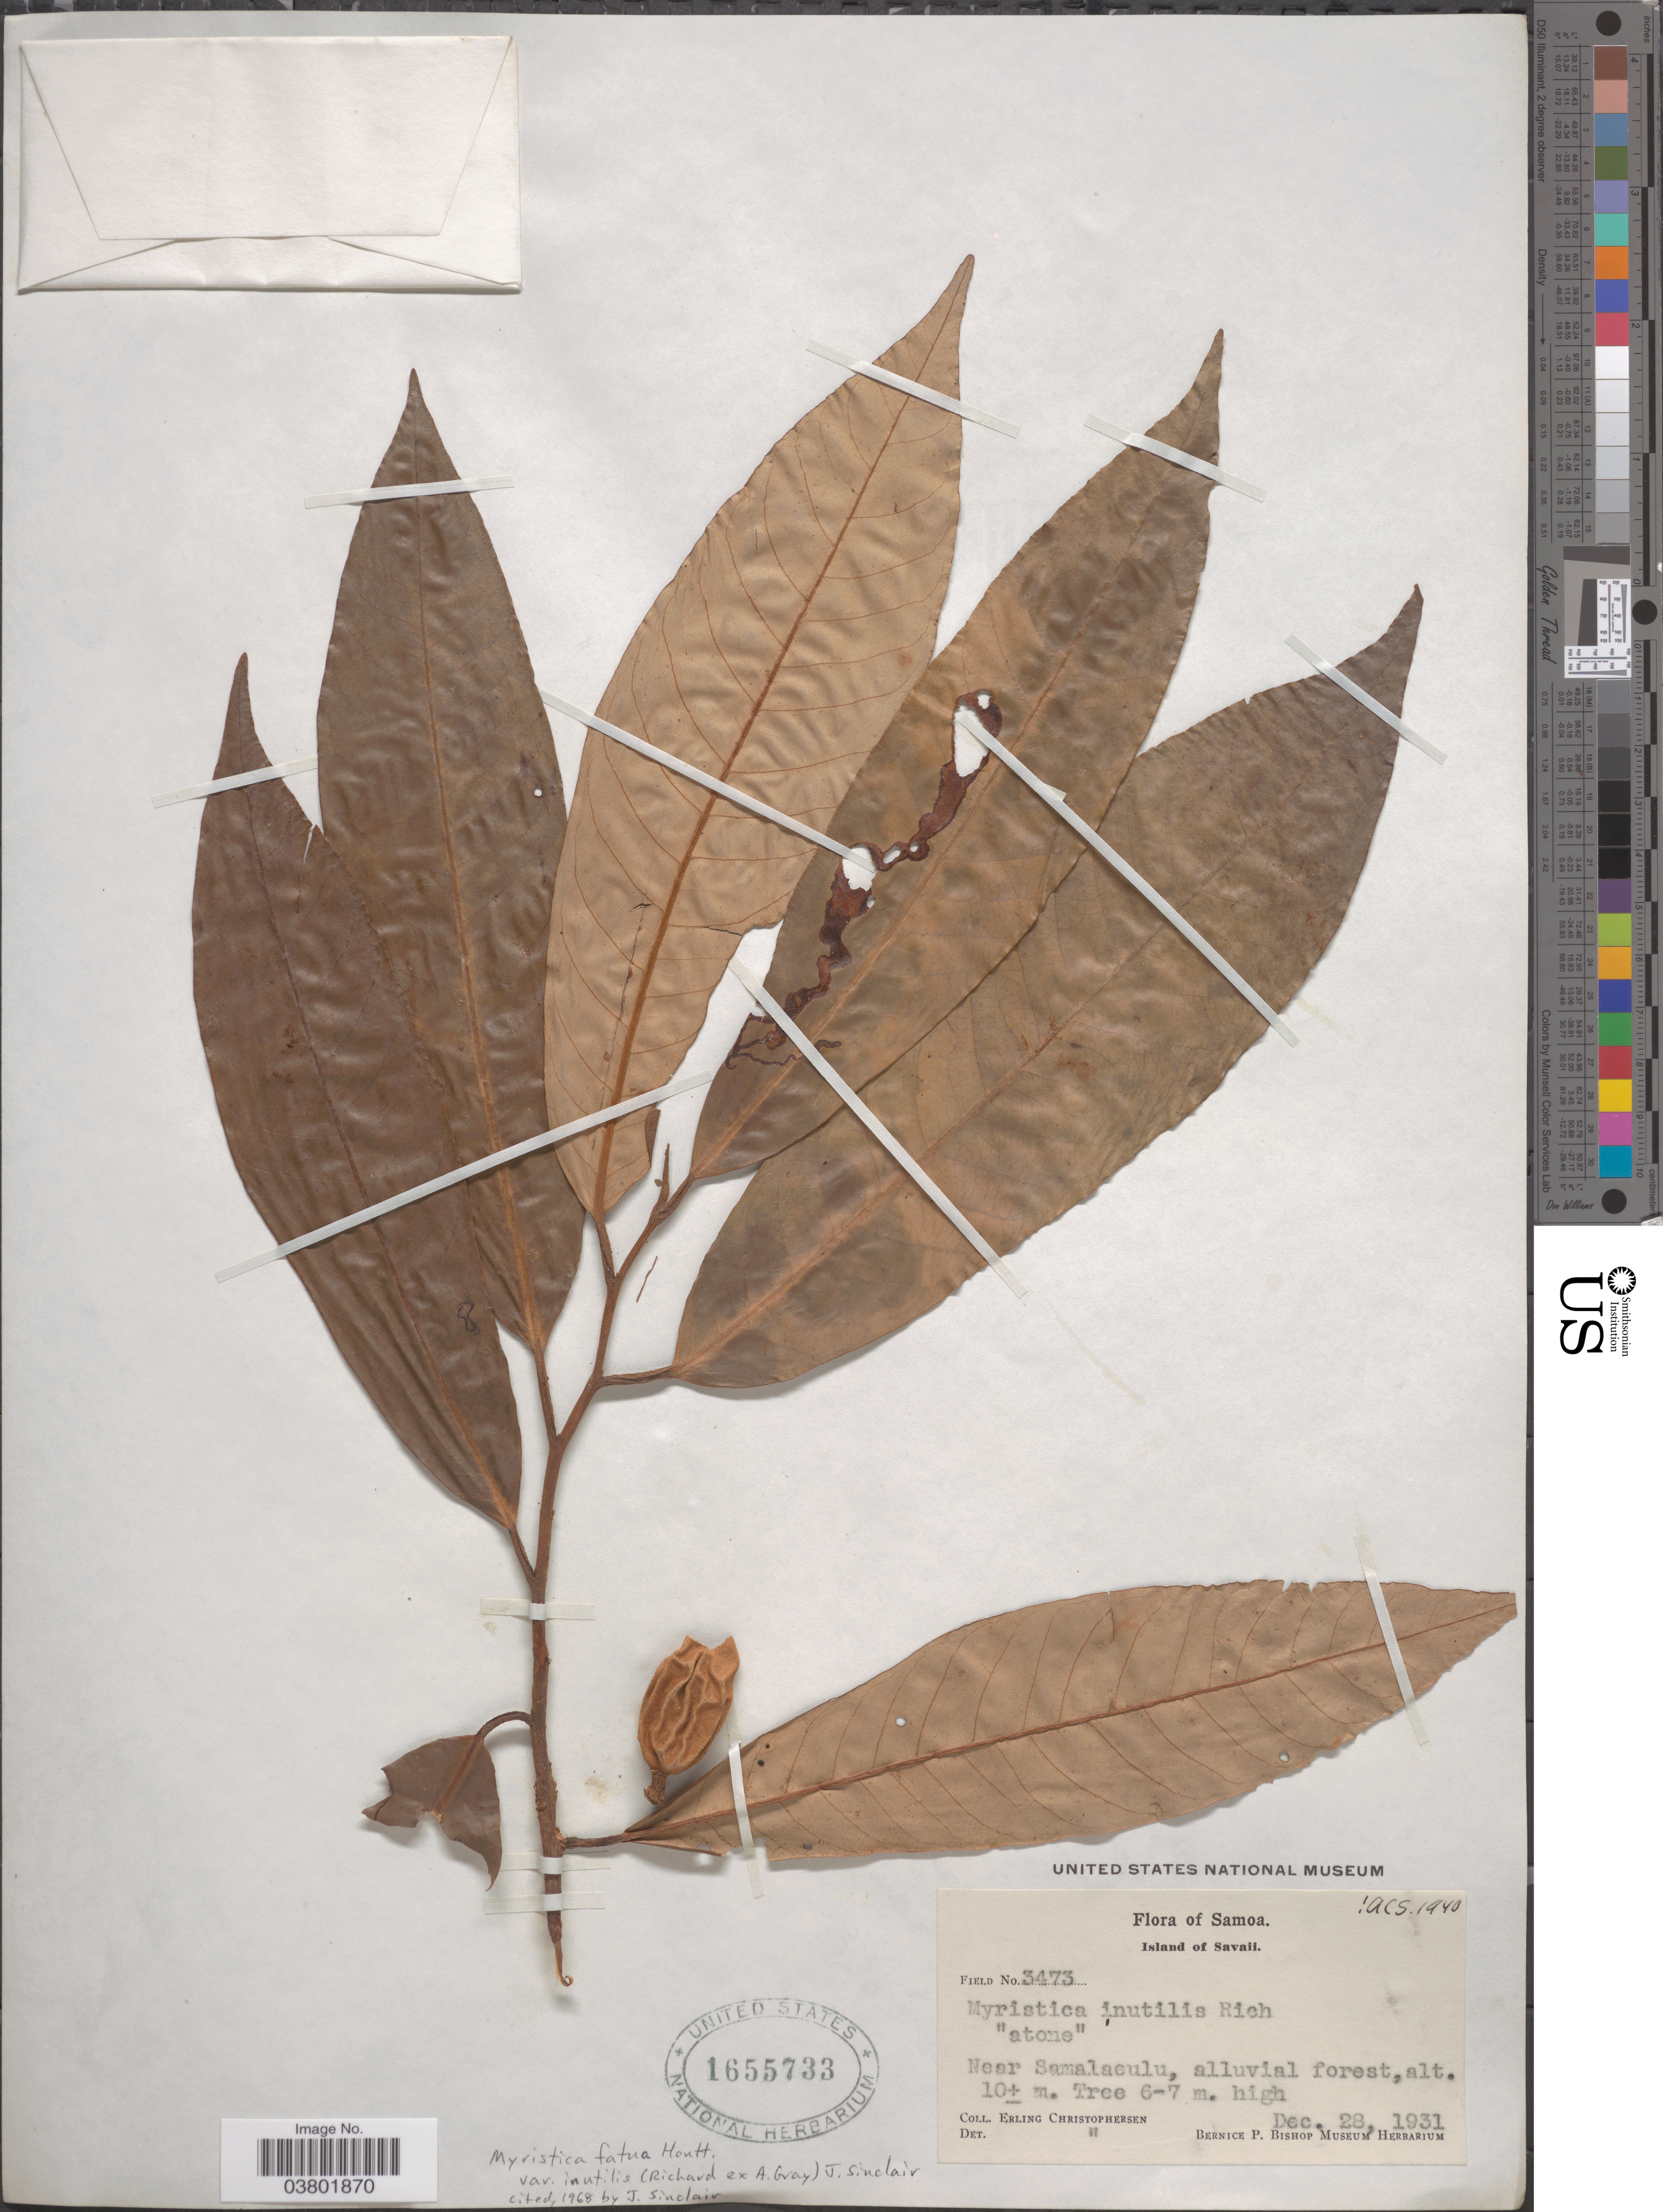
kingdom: Plantae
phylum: Tracheophyta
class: Magnoliopsida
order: Magnoliales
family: Myristicaceae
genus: Myristica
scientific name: Myristica inutilis subsp. inutilis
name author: A. Gray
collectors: E. Christophersen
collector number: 3473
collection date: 1931-12-28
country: Samoa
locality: Samoa. Island of Savaii. Near Samalaeulu.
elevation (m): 10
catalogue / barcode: US 1655733